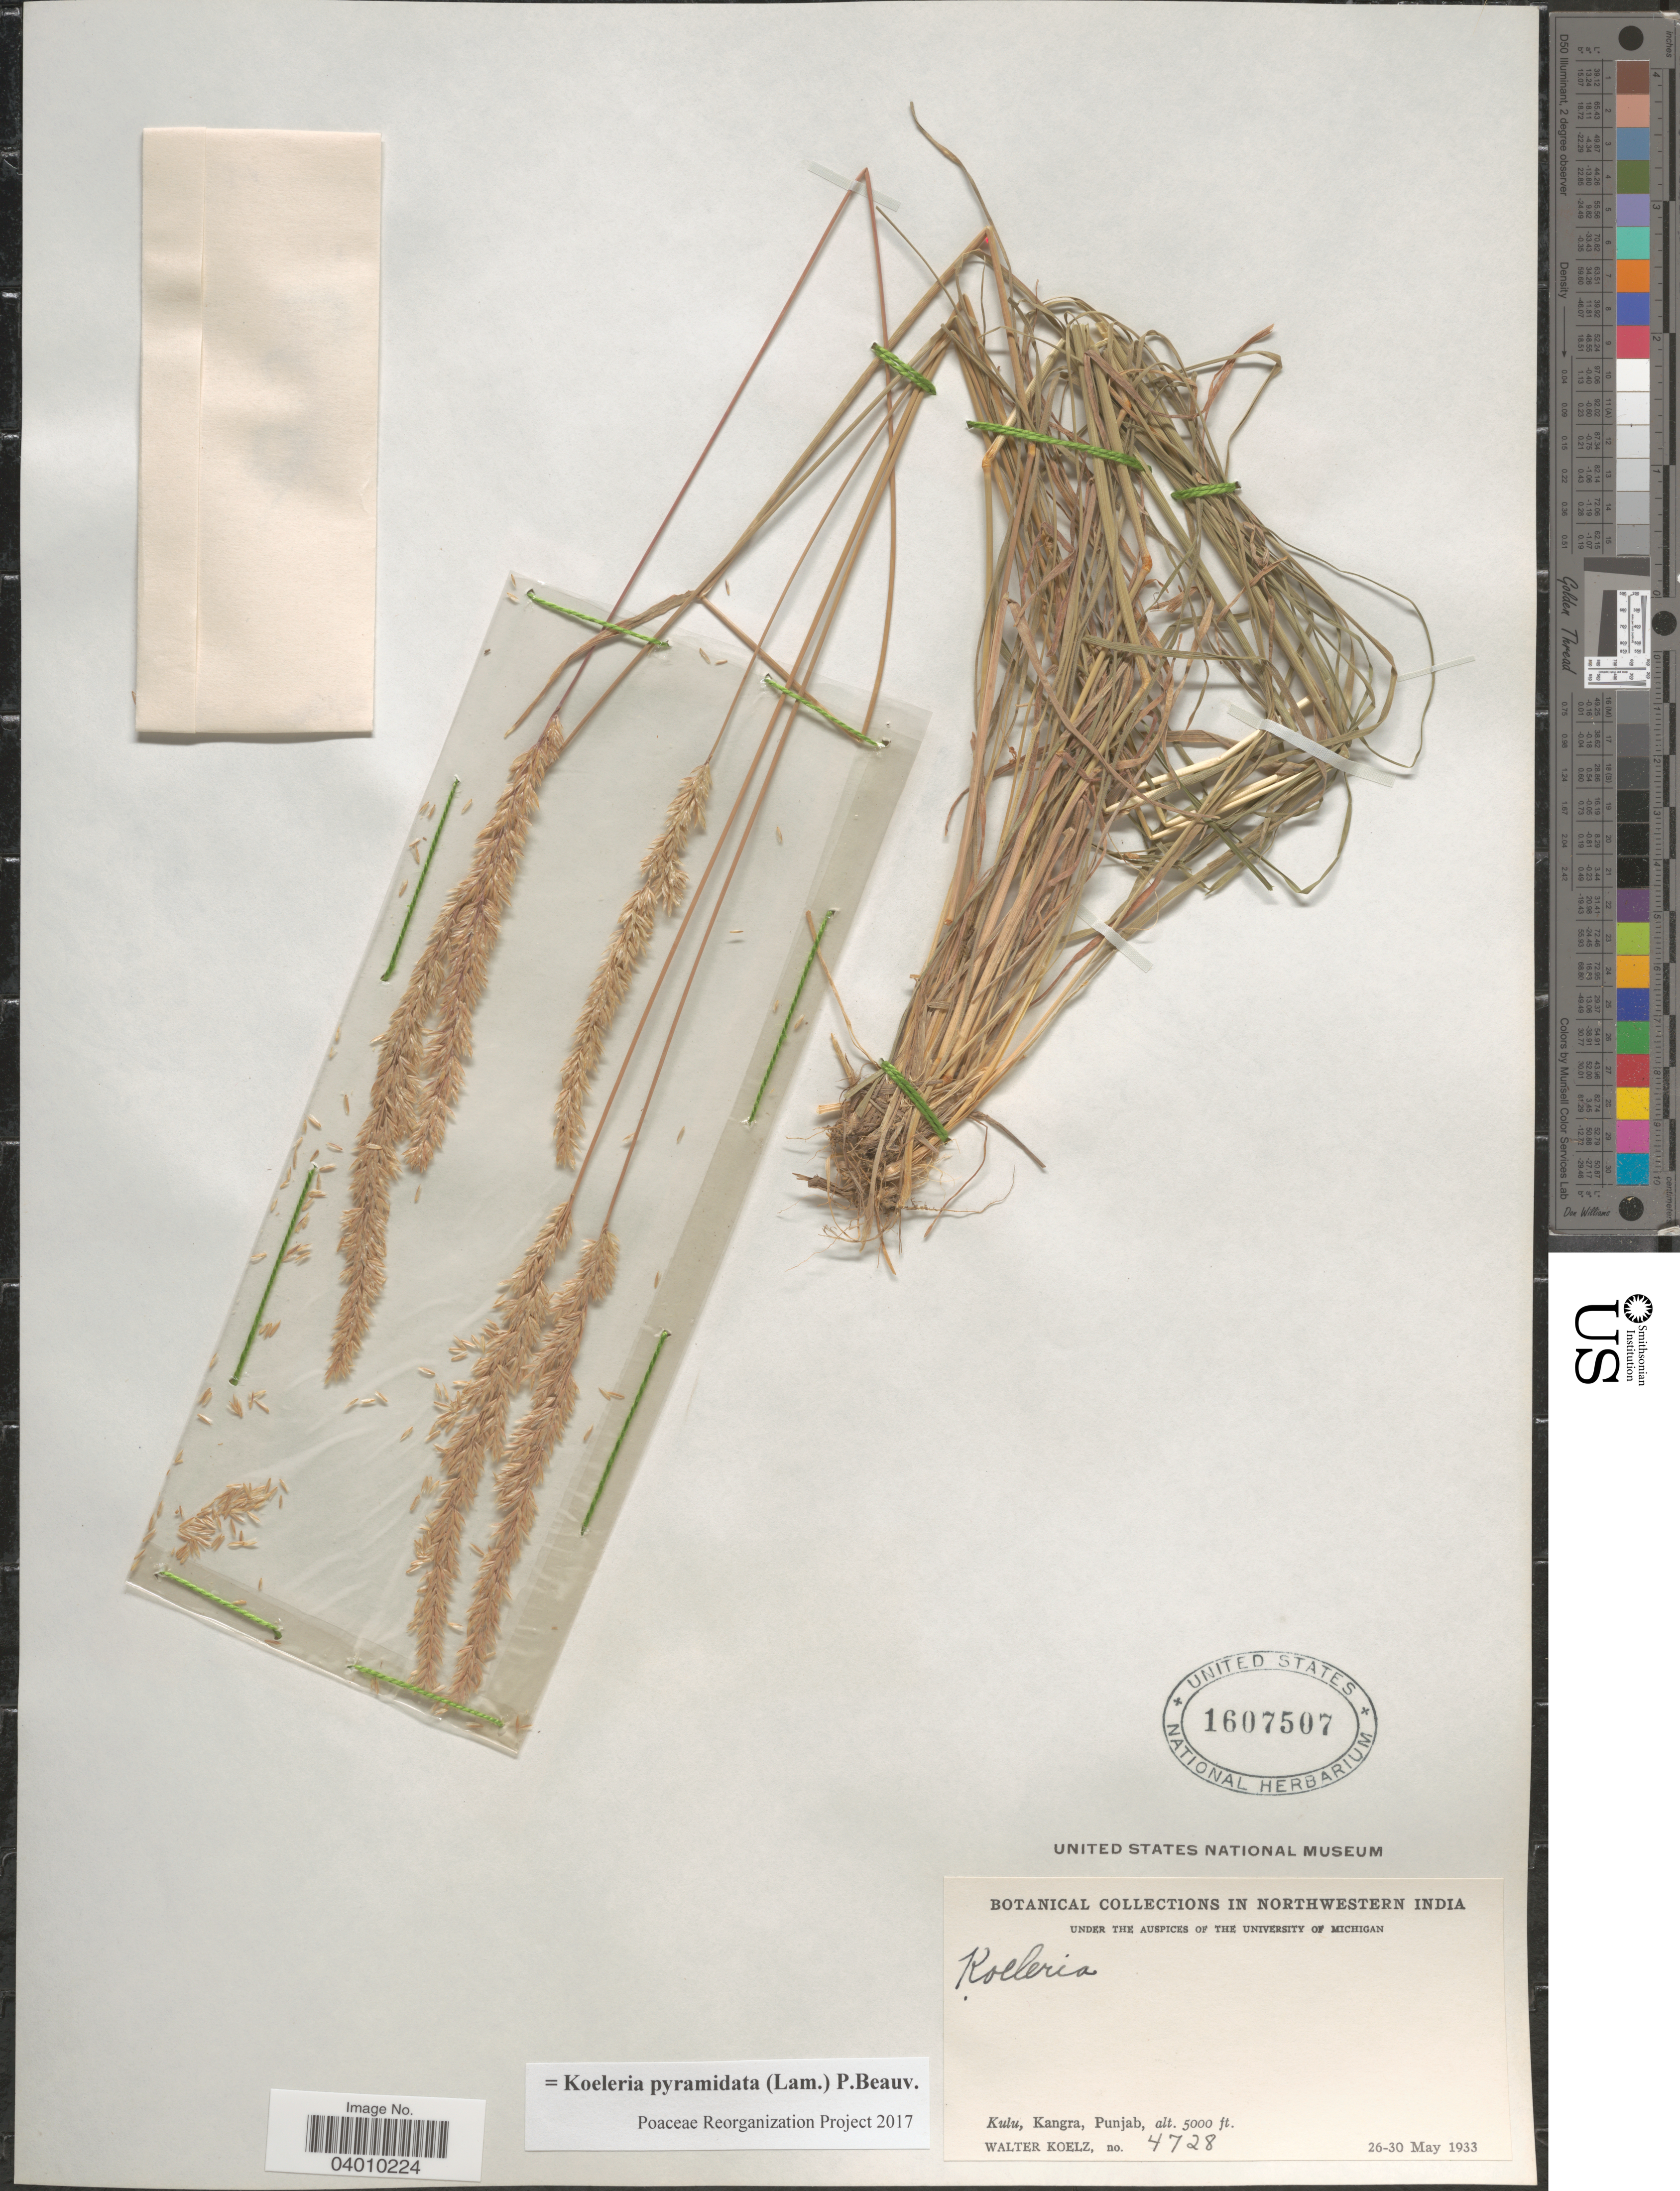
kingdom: Plantae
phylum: Tracheophyta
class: Liliopsida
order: Poales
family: Poaceae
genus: Koeleria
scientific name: Koeleria pyramidata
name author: (Lam.) P. Beauv.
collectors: W. N. Koelz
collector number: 4728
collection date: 1933-05-26/1933-05-30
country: India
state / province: Punjab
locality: Northwestern India. Kulu, Kangra, Punjab.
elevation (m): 1524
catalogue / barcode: US 1607507